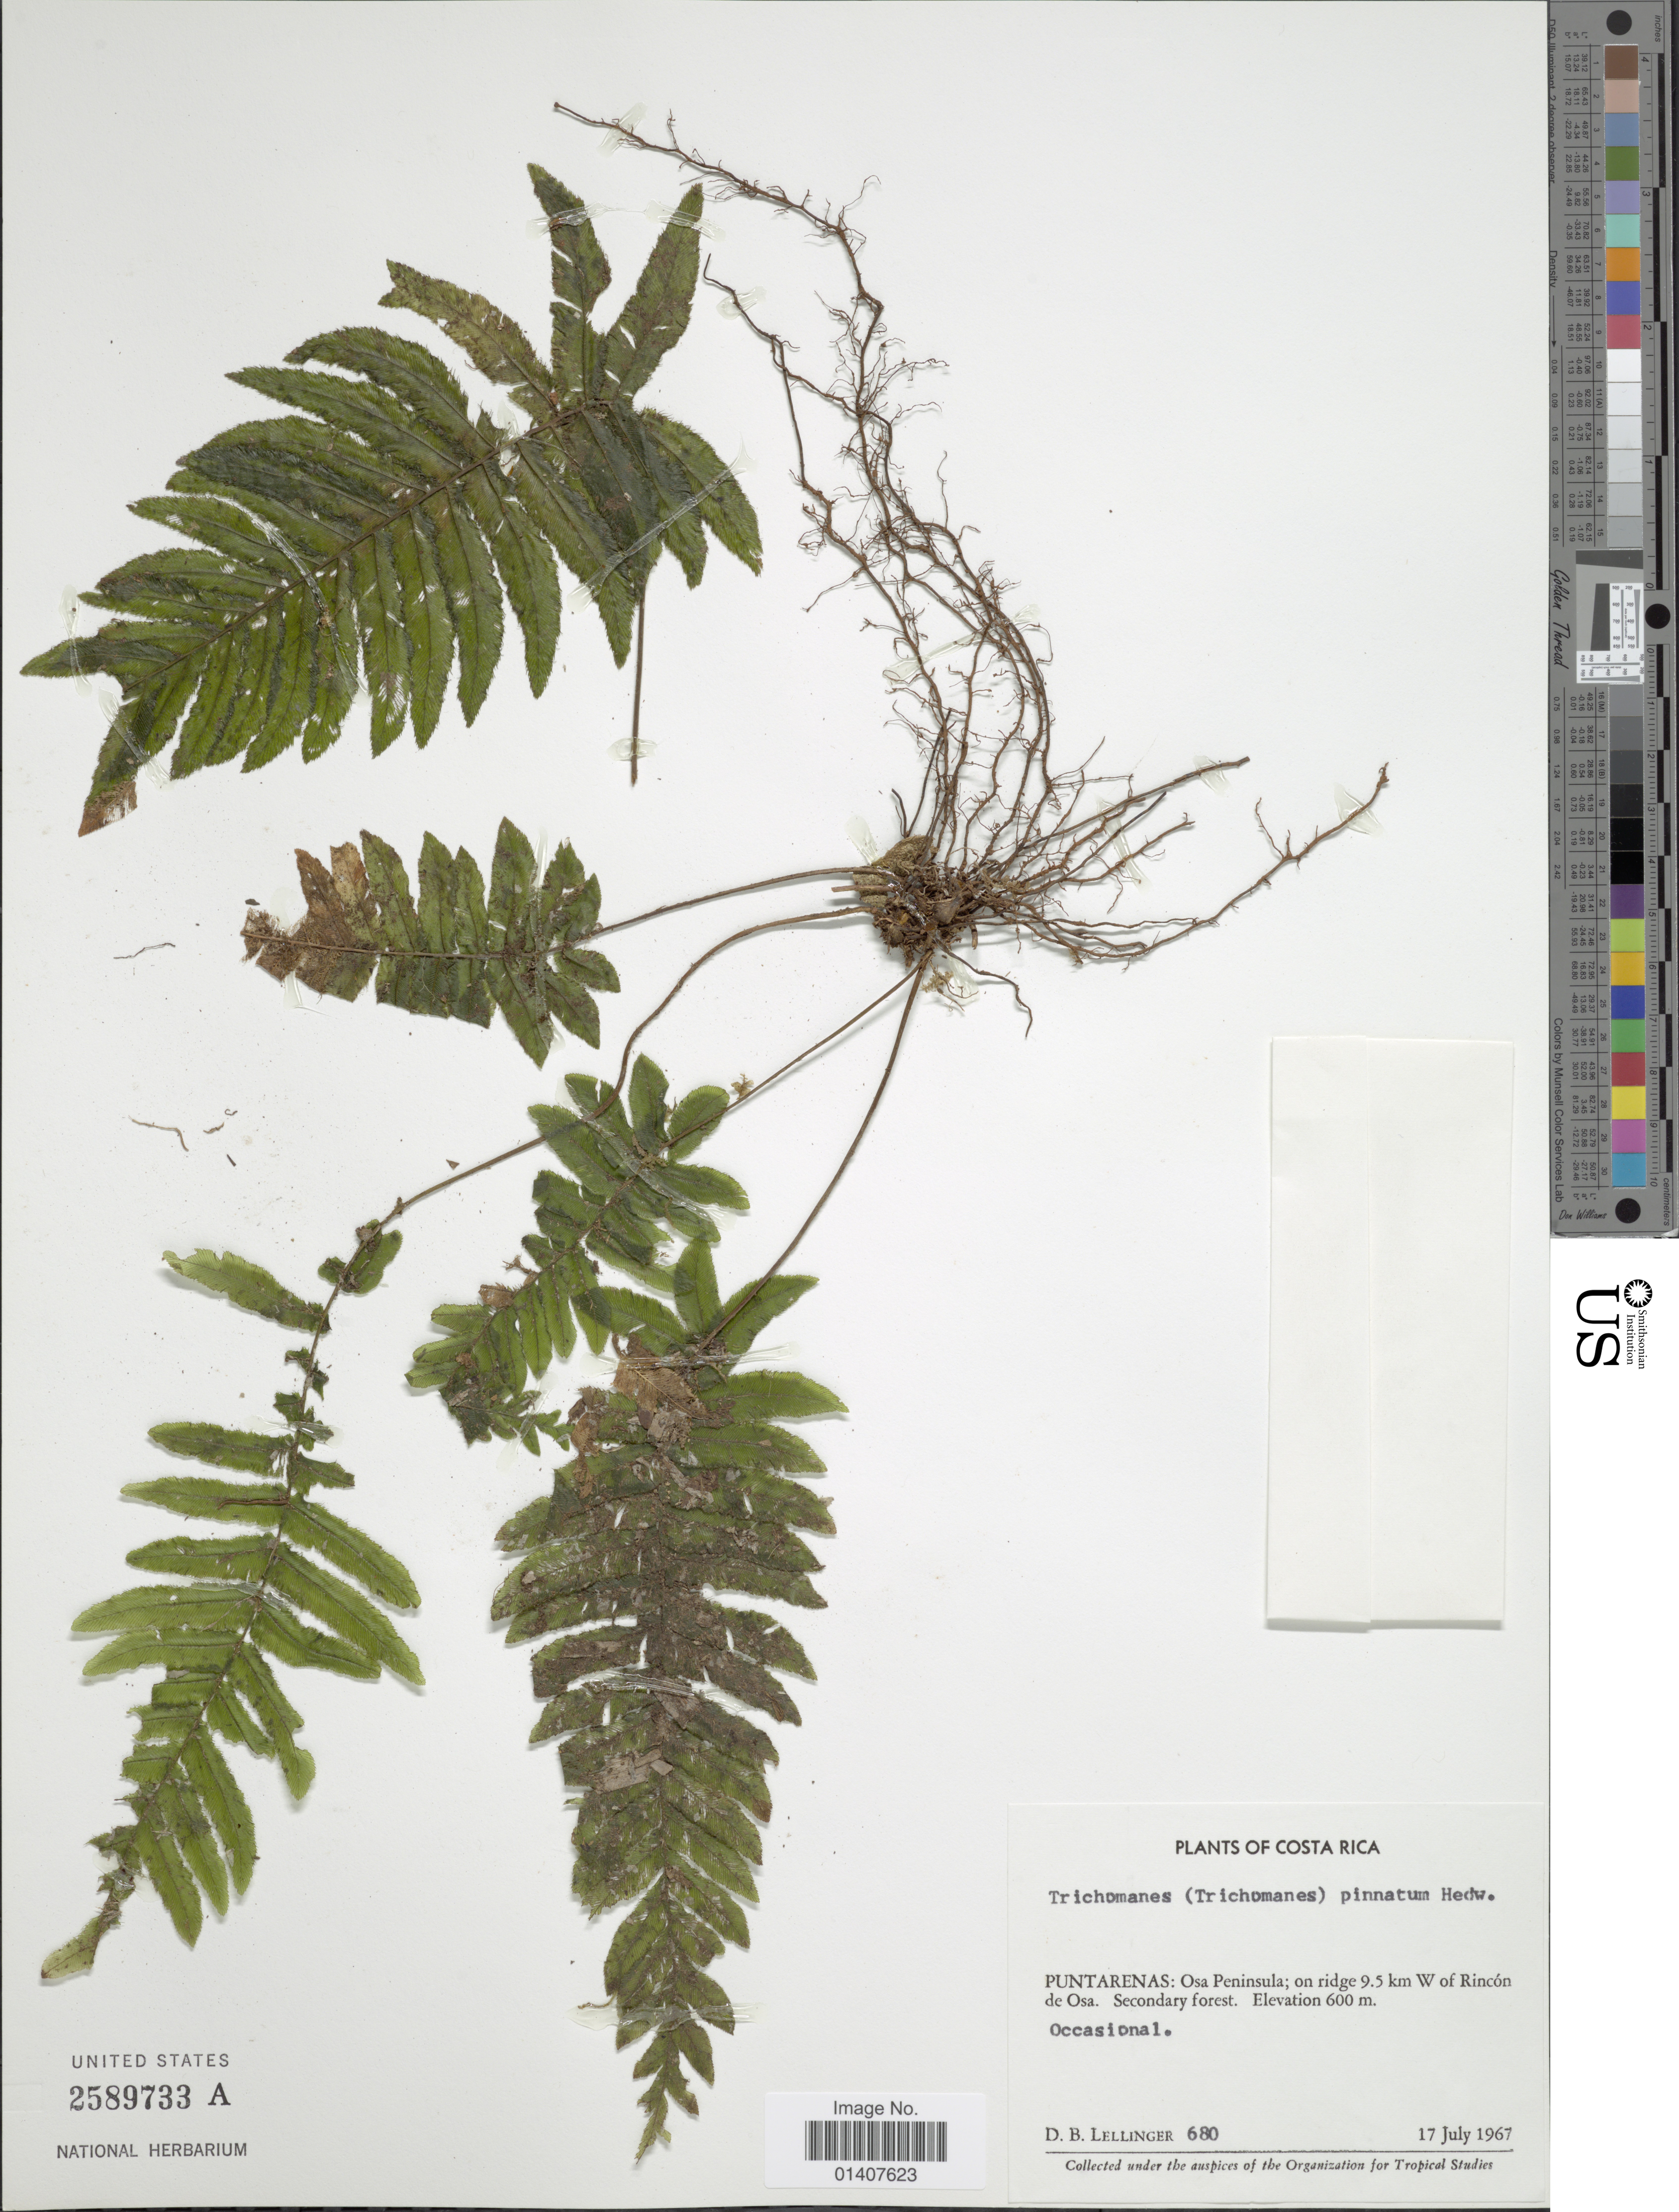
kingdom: Plantae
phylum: Tracheophyta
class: Polypodiopsida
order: Hymenophyllales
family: Hymenophyllaceae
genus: Trichomanes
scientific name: Trichomanes pinnatum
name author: Hedw.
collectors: D. B. Lellinger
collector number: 680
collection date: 1967-07-17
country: Costa Rica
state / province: Puntarenas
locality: Puntarenas: Osa Peninsula; on ridge 9.5 km W of Rincon de Osa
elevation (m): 600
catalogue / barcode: US 2589733A